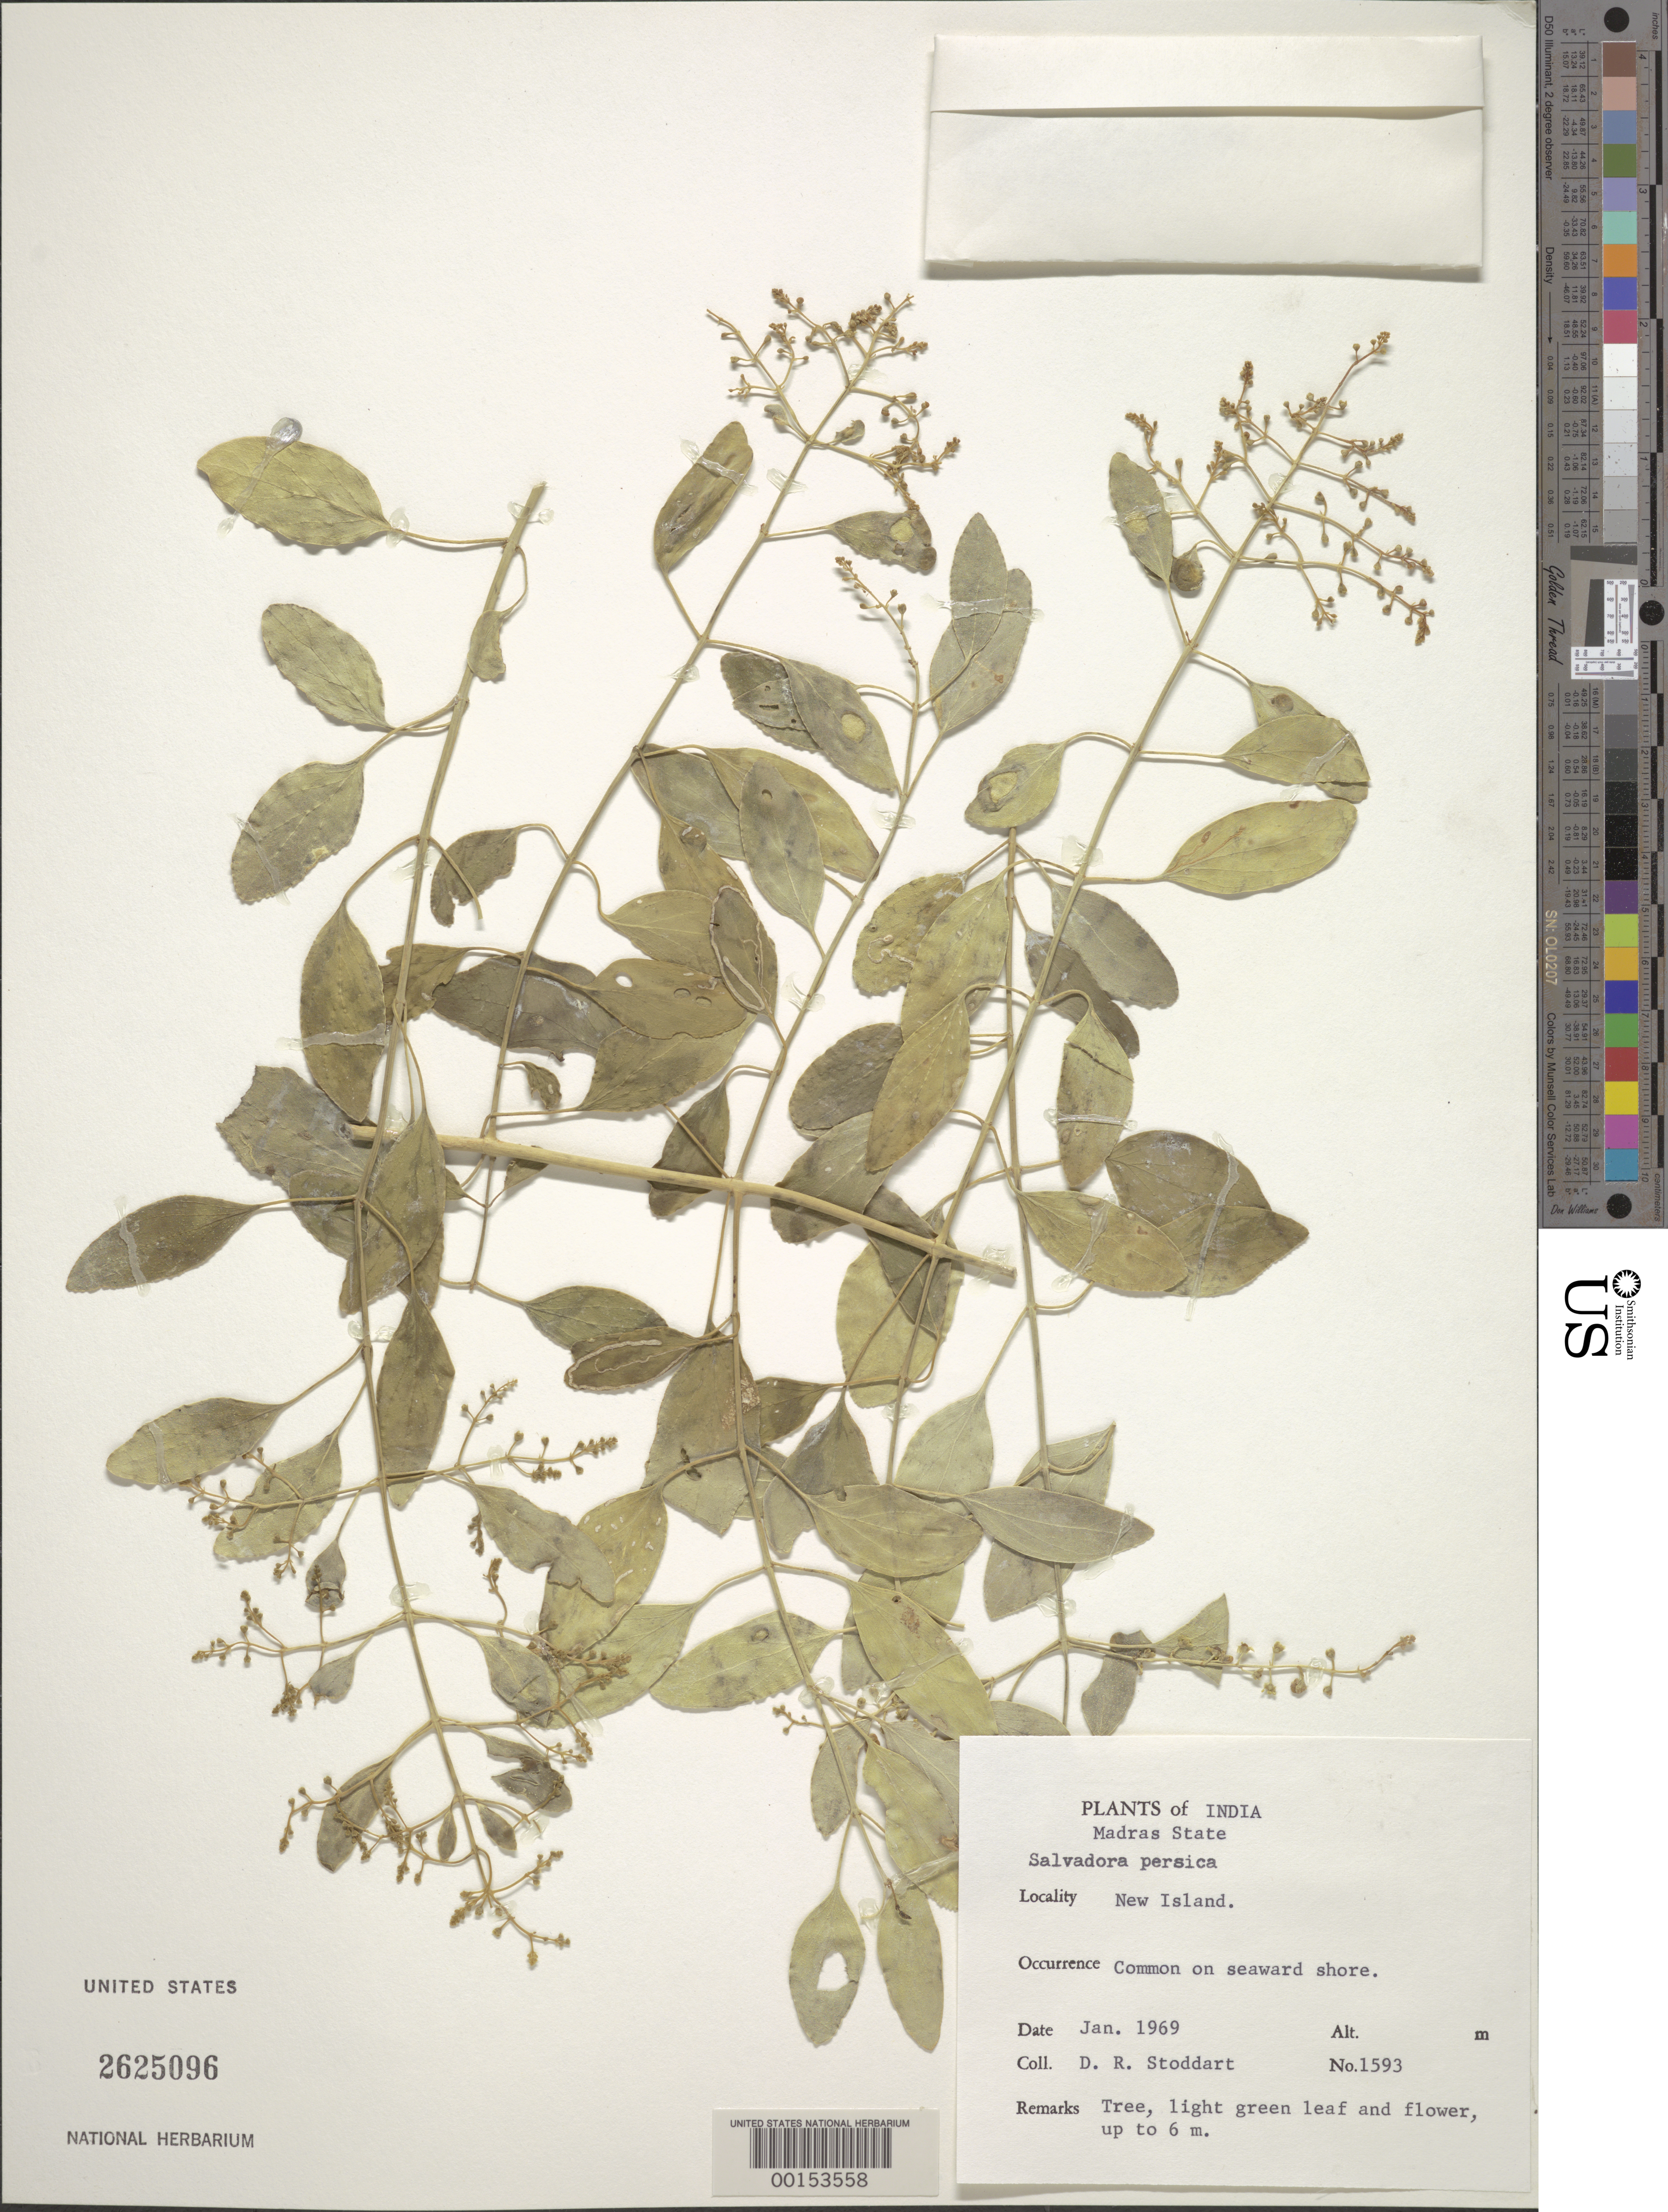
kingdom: Plantae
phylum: Tracheophyta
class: Magnoliopsida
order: Brassicales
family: Salvadoraceae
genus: Salvadora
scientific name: Salvadora persica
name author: L.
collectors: D. R. Stoddart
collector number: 1593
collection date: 1969-01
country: India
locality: Madras State. New Island.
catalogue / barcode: US 2625096